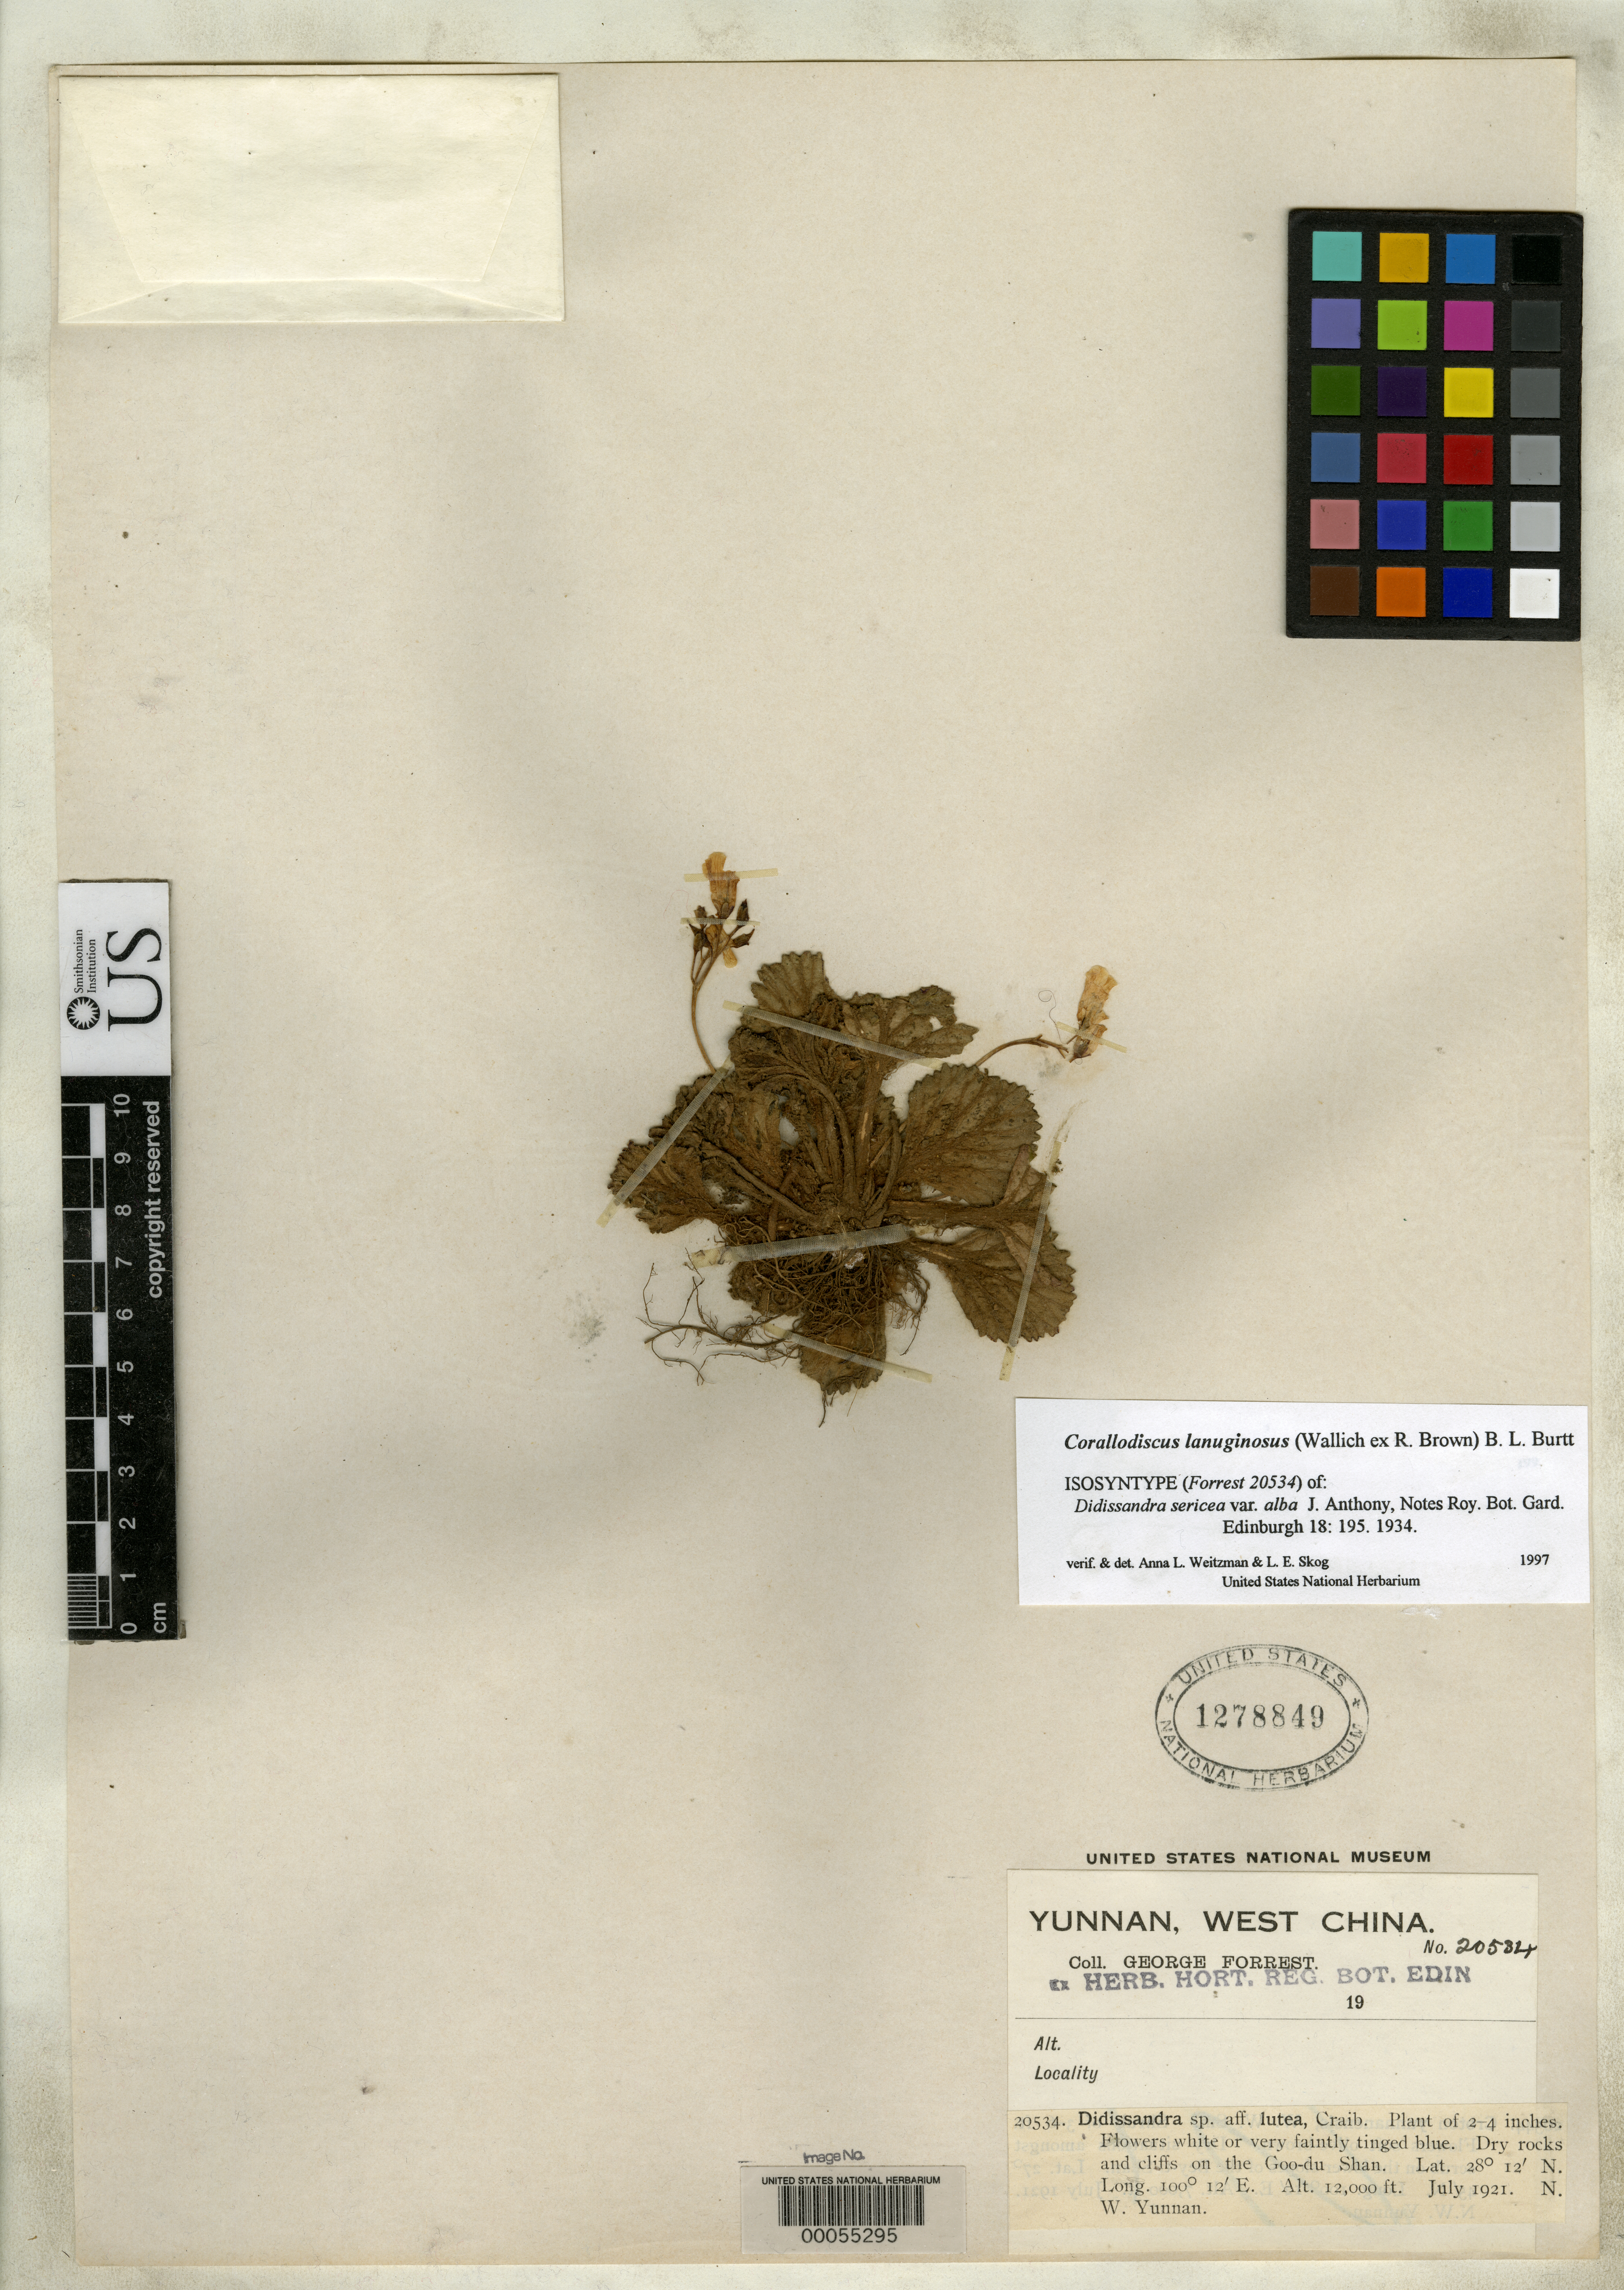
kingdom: Plantae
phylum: Tracheophyta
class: Magnoliopsida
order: Lamiales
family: Gesneriaceae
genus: Didissandra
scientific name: Didissandra sericea var. alba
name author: J. Anthony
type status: Isotype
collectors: G. Forrest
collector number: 20534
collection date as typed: Jul 1921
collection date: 1921-07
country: China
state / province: Yunnan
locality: Goo-du Shan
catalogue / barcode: US 1278849